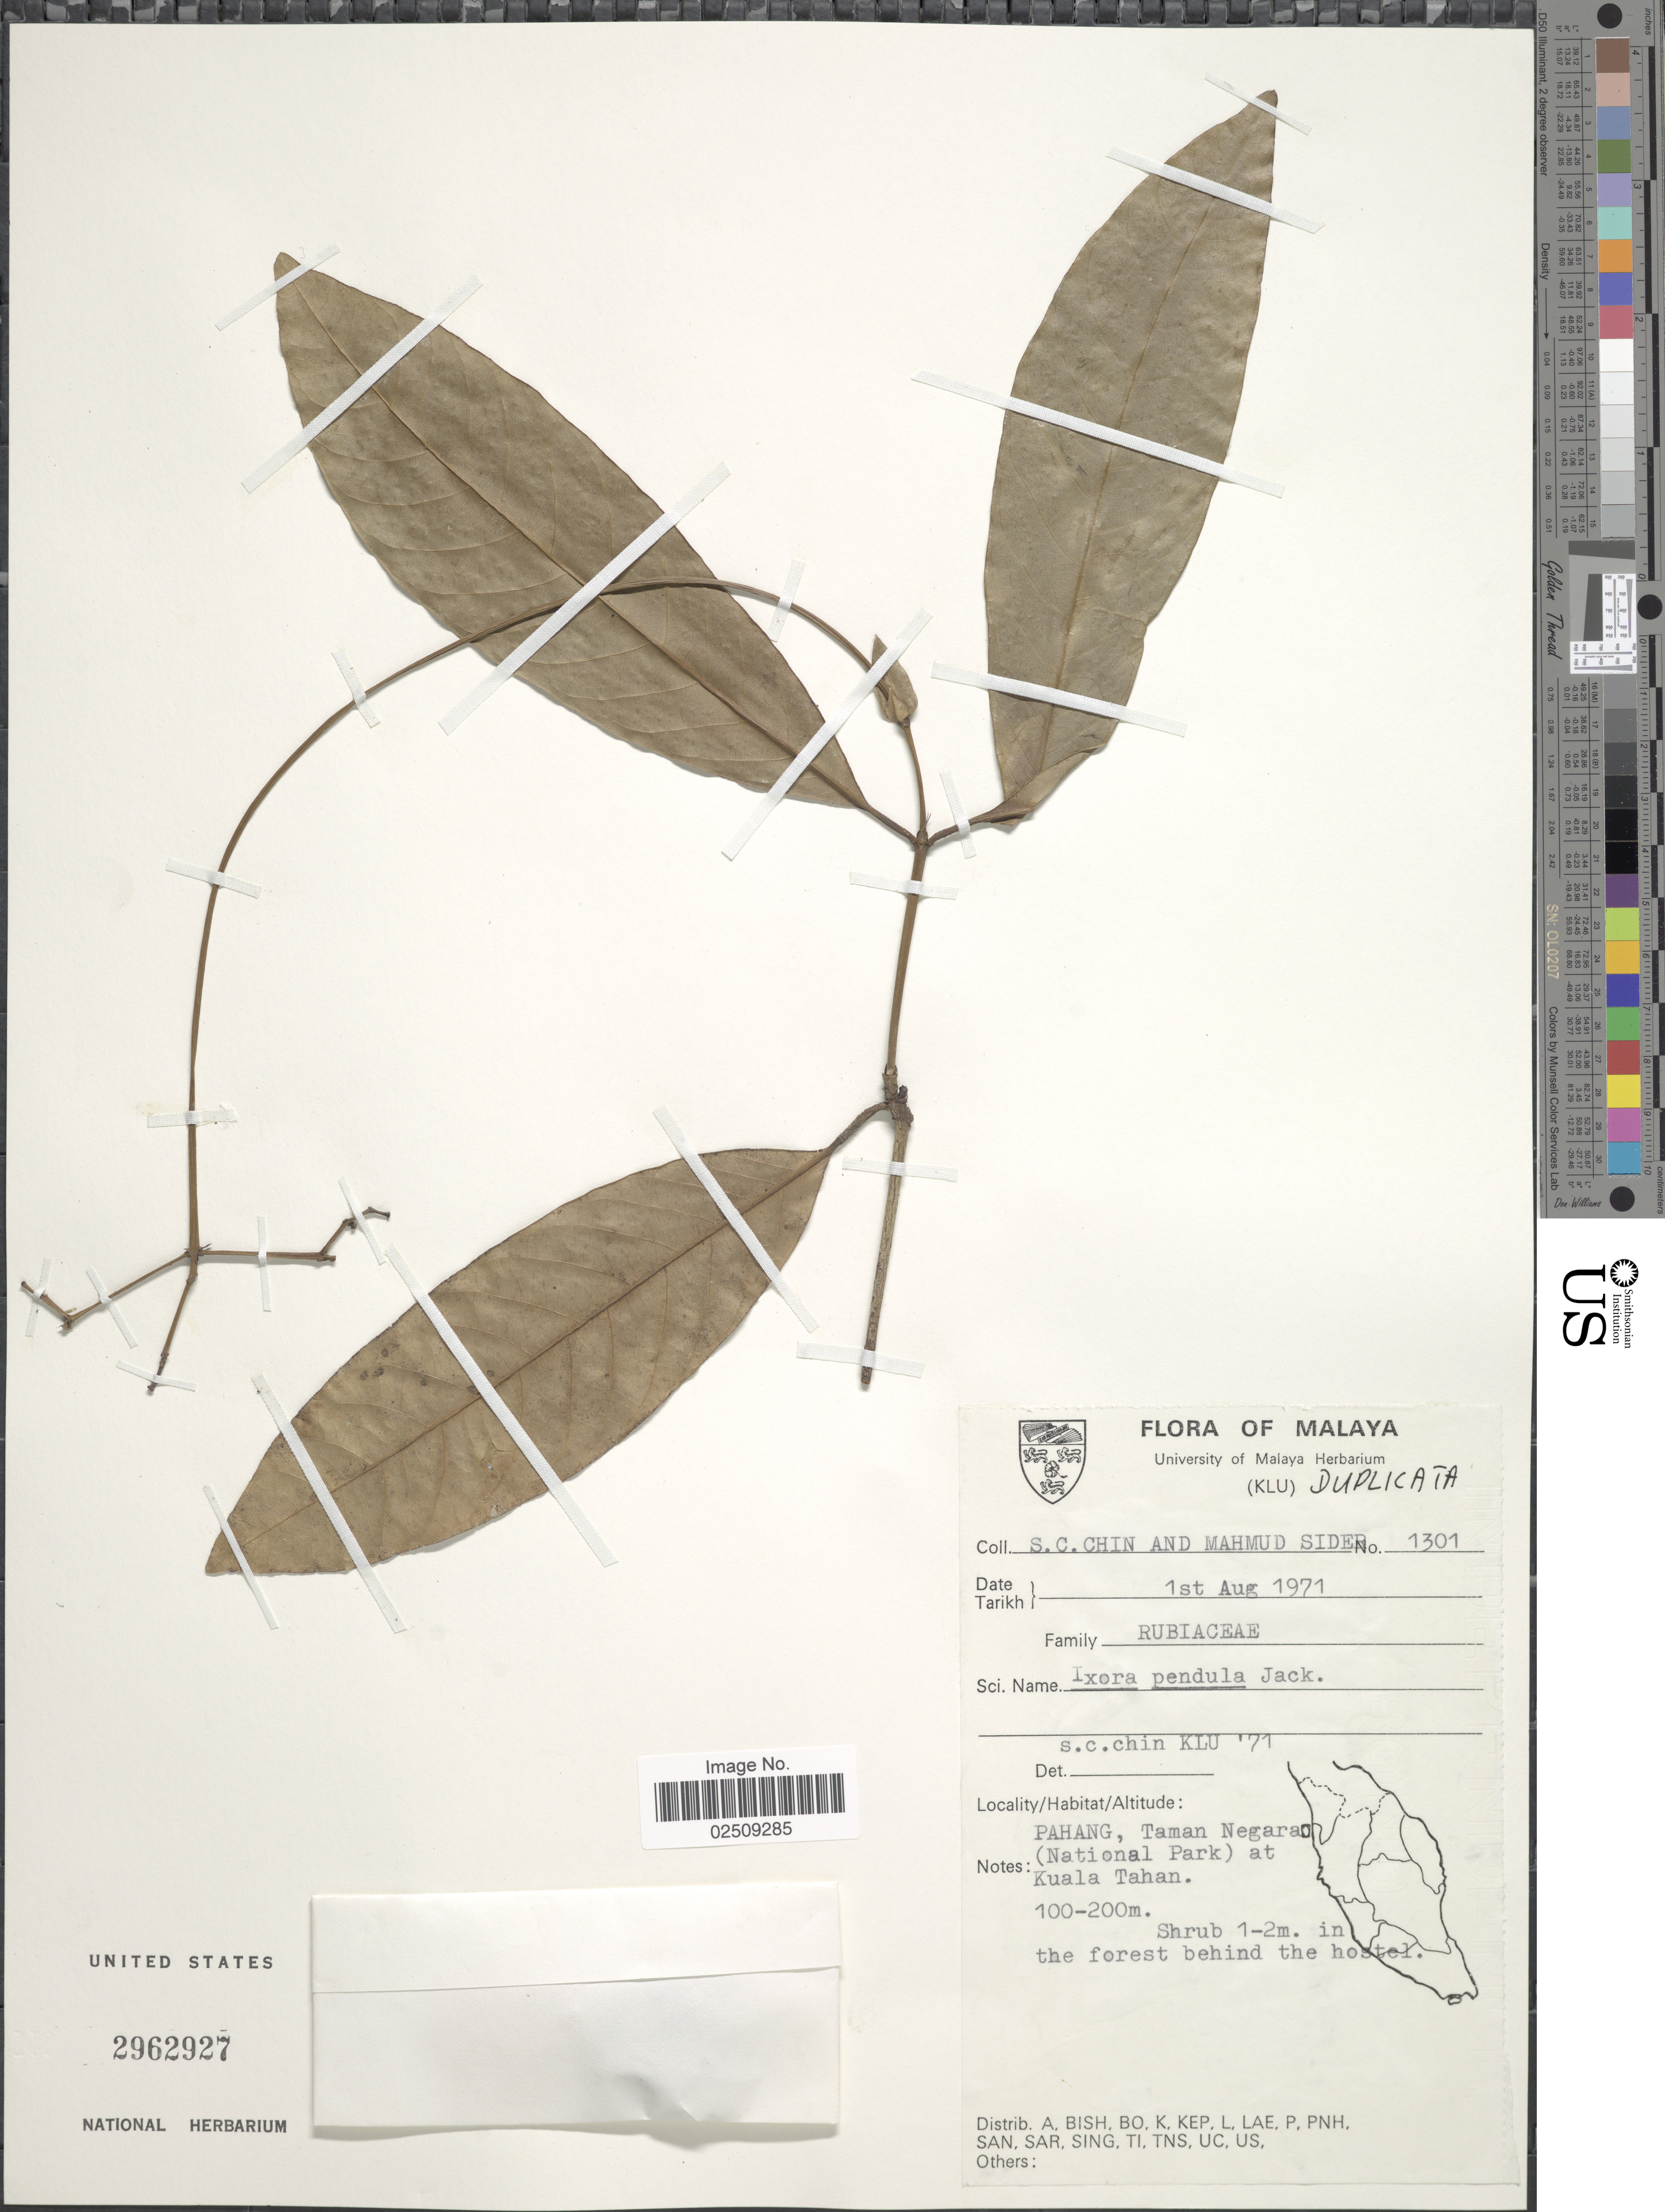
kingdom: Plantae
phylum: Tracheophyta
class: Magnoliopsida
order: Gentianales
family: Rubiaceae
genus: Ixora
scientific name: Ixora pendula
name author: Jack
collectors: S. Chin & M. Sider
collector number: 1301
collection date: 1971-08-01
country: Malaysia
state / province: Pahang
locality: Malaya. Taman Negara (National Park) at Kuala Tahan.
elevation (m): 100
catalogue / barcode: US 2962927